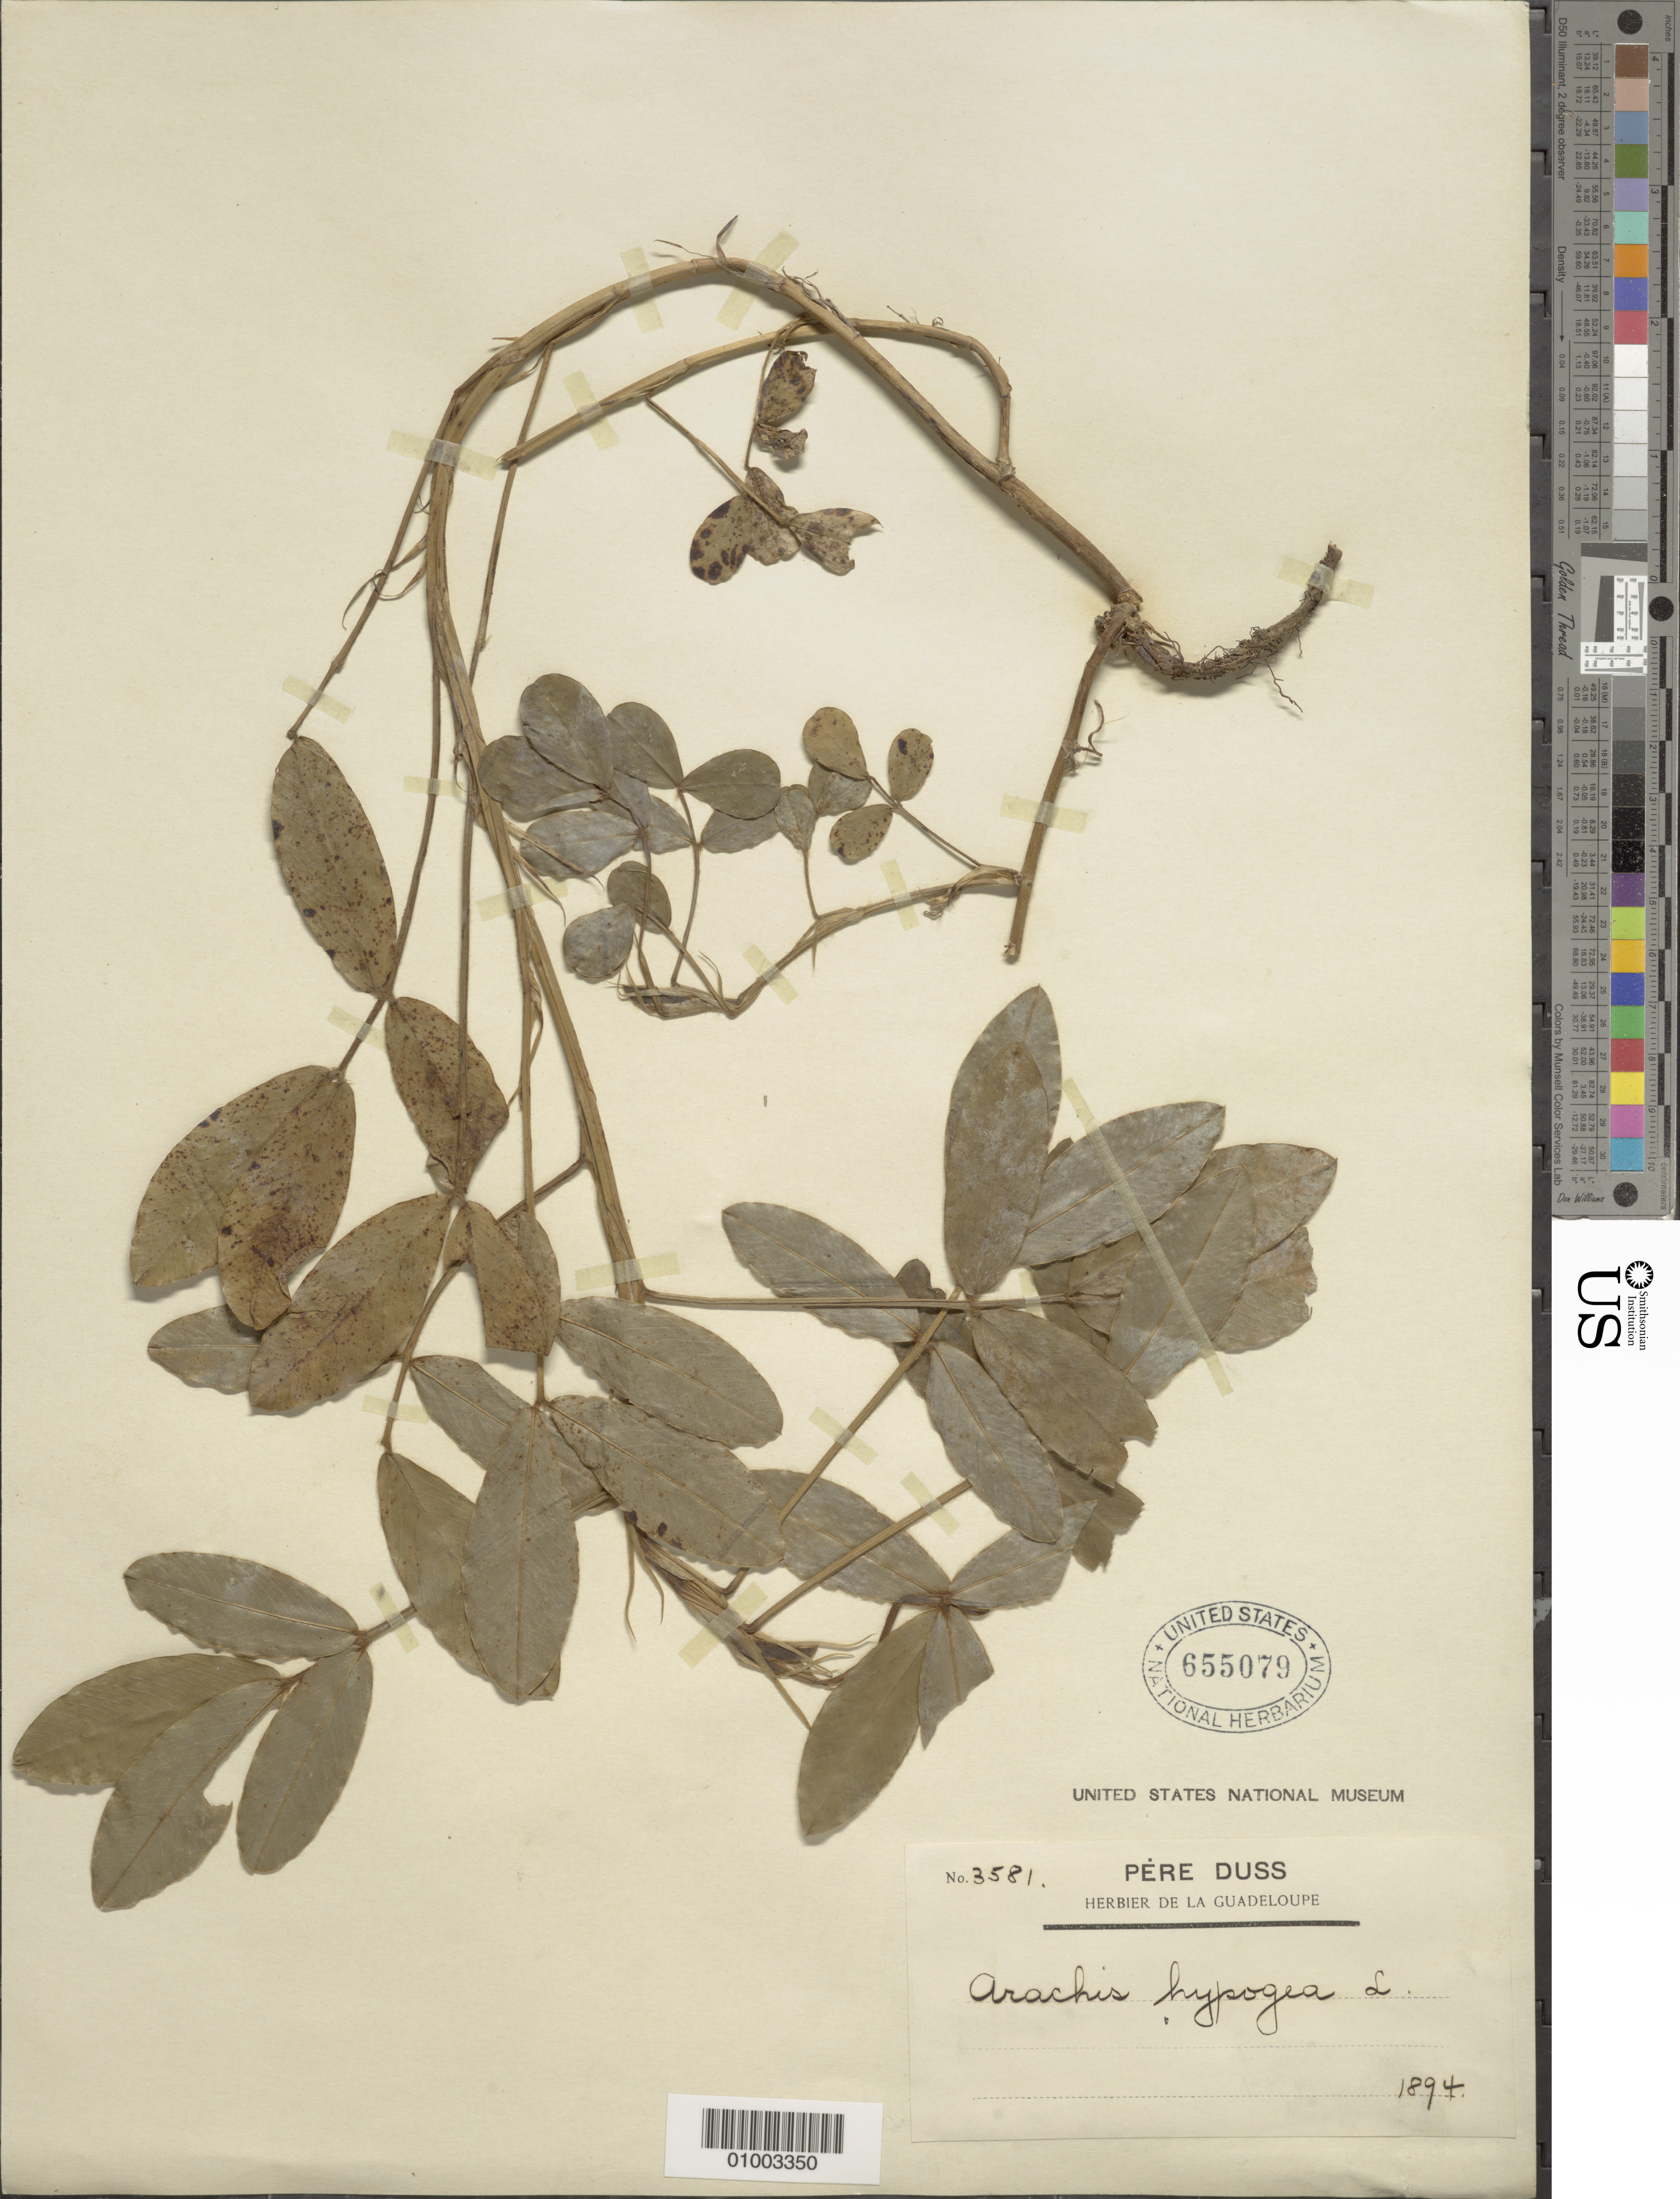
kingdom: Plantae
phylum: Tracheophyta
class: Magnoliopsida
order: Fabales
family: Fabaceae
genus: Arachis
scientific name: Arachis hypogaea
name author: L.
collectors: Père Duss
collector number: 3581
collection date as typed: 1894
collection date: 1894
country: Guadeloupe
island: Basse Terre [Guadeloupe]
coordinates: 0 N, 0 E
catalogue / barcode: US 655079